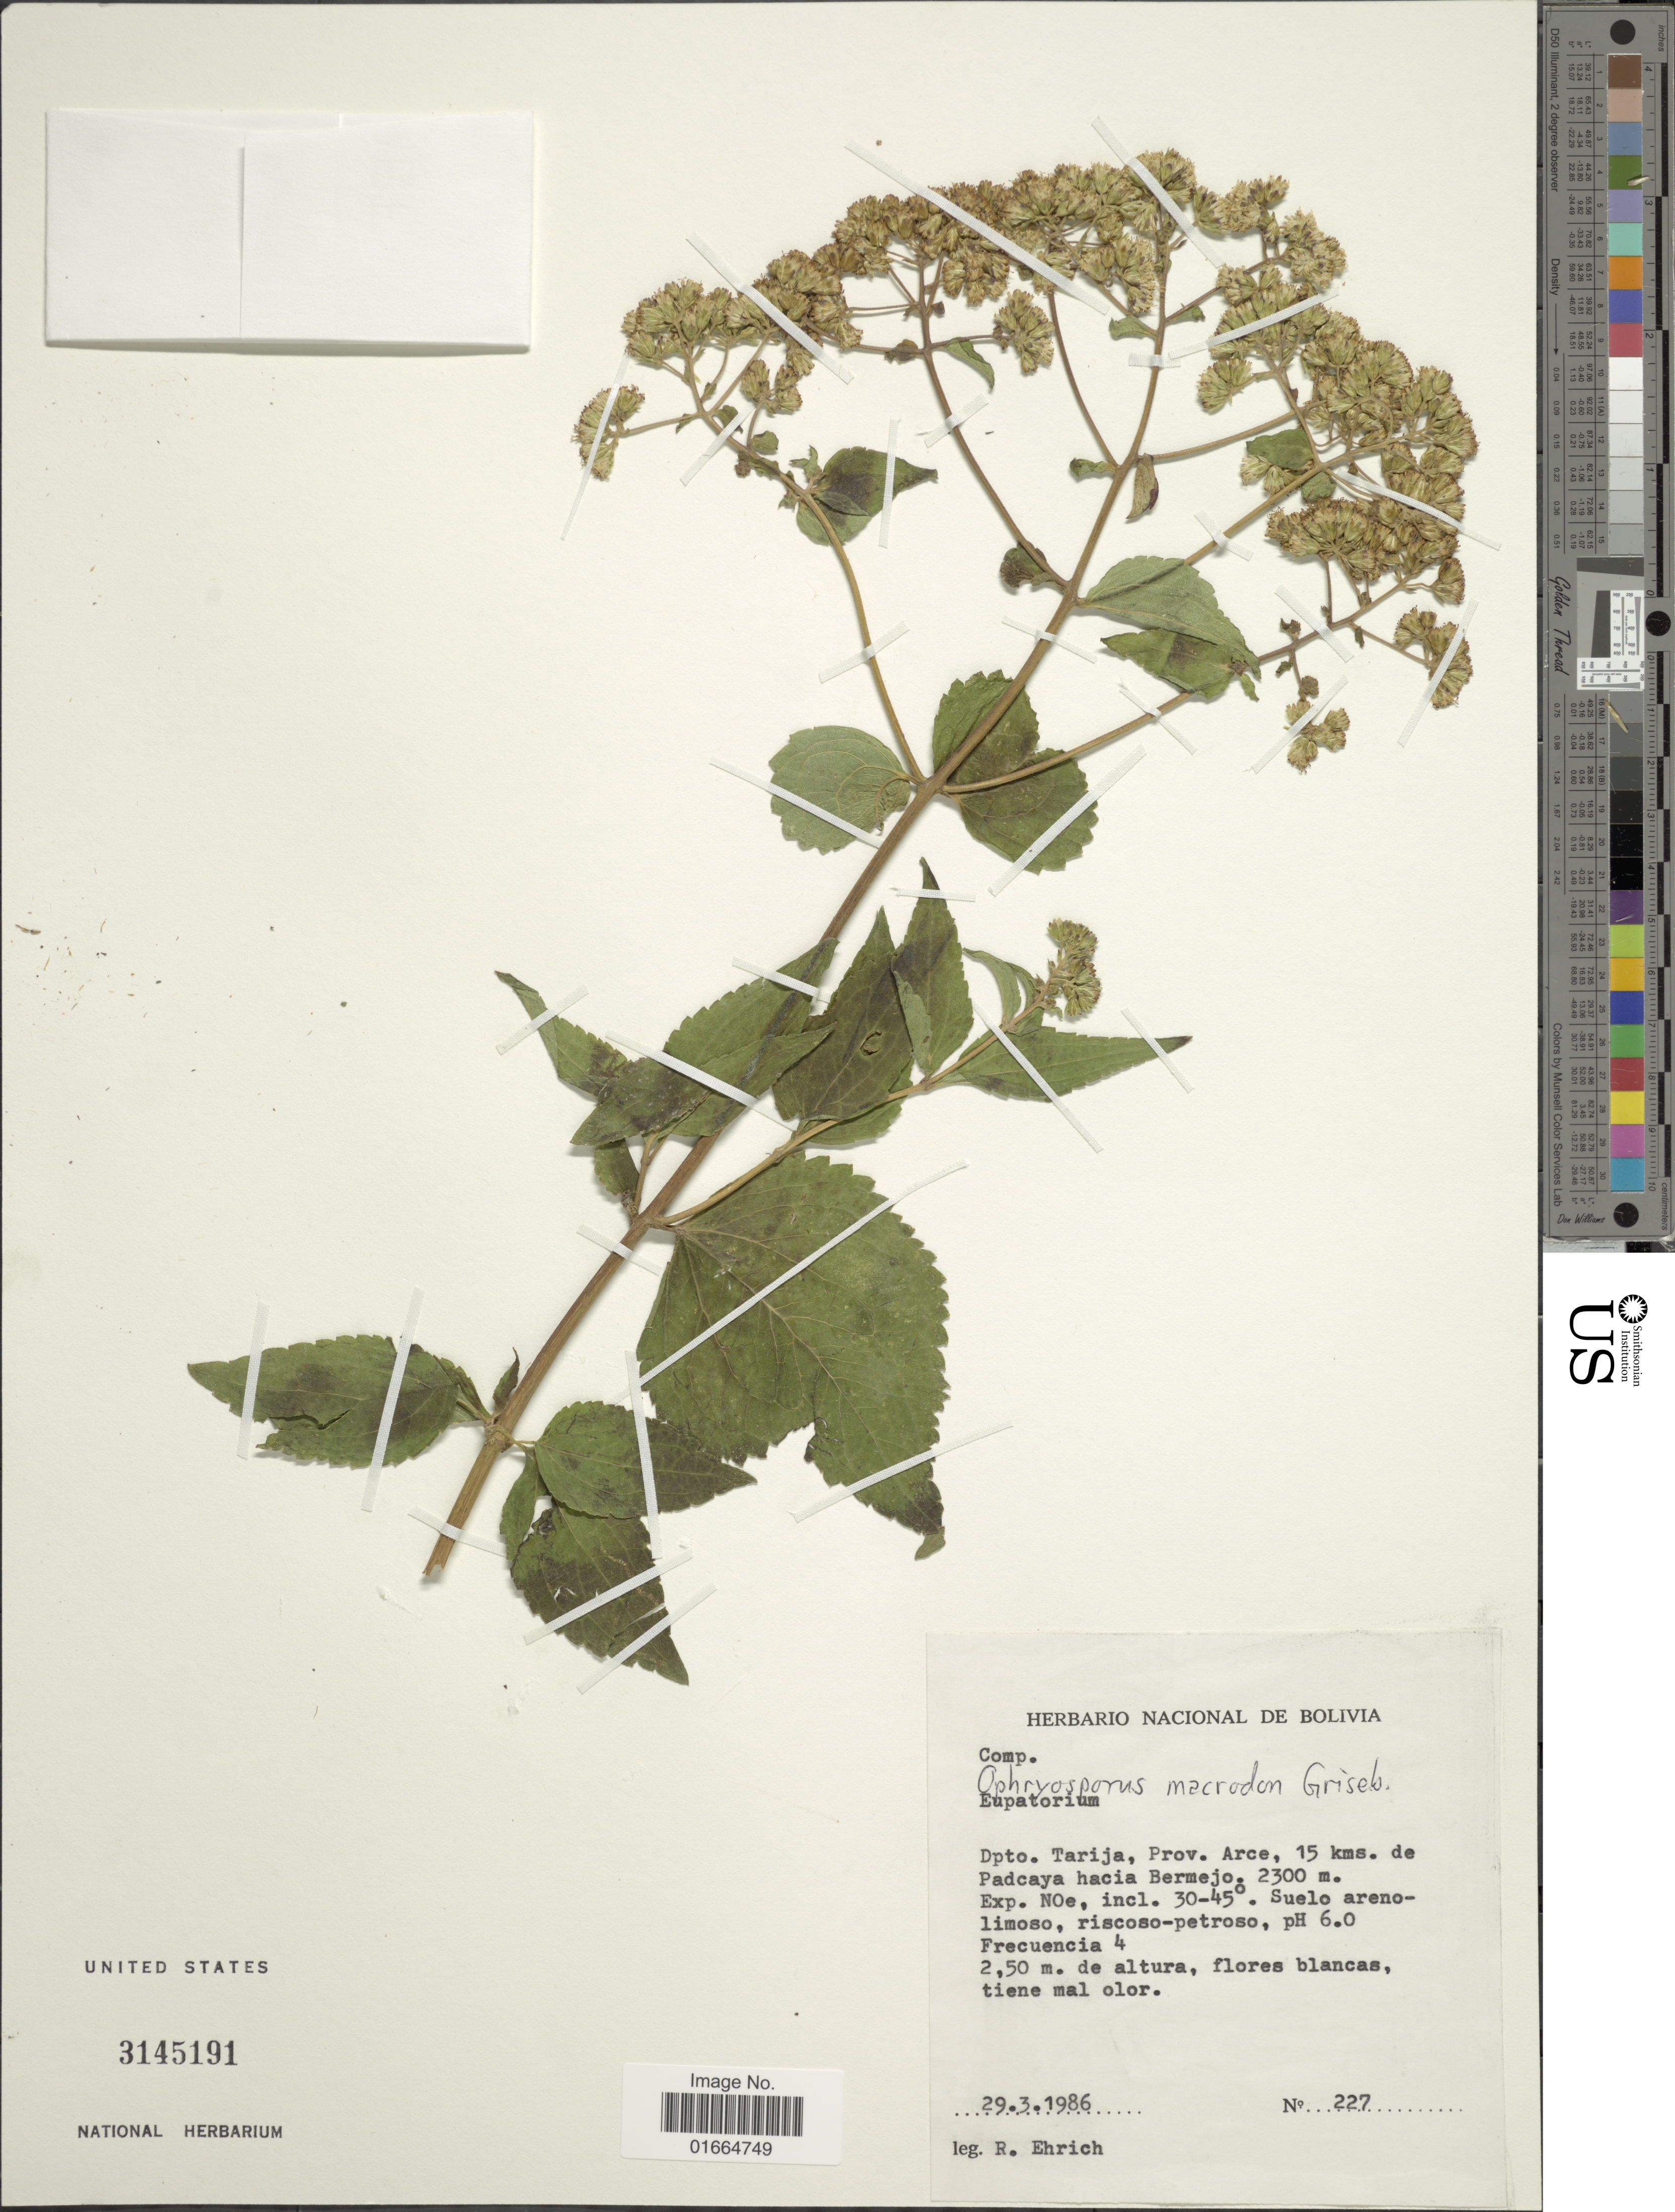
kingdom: Plantae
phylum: Tracheophyta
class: Magnoliopsida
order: Asterales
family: Asteraceae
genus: Ophryosporus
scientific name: Ophryosporus macrodon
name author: Griseb.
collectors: R. Ehrich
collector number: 227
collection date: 1986-03-29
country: Bolivia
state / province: Tarija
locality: Dpto. Tarija, Prov. Arce, 15 kms. de Padcaya hacia Bermejo, Exp. NOe, incl. 30-45°, pH 6.0, frecuencia 4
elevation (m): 2300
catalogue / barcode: US 3145191